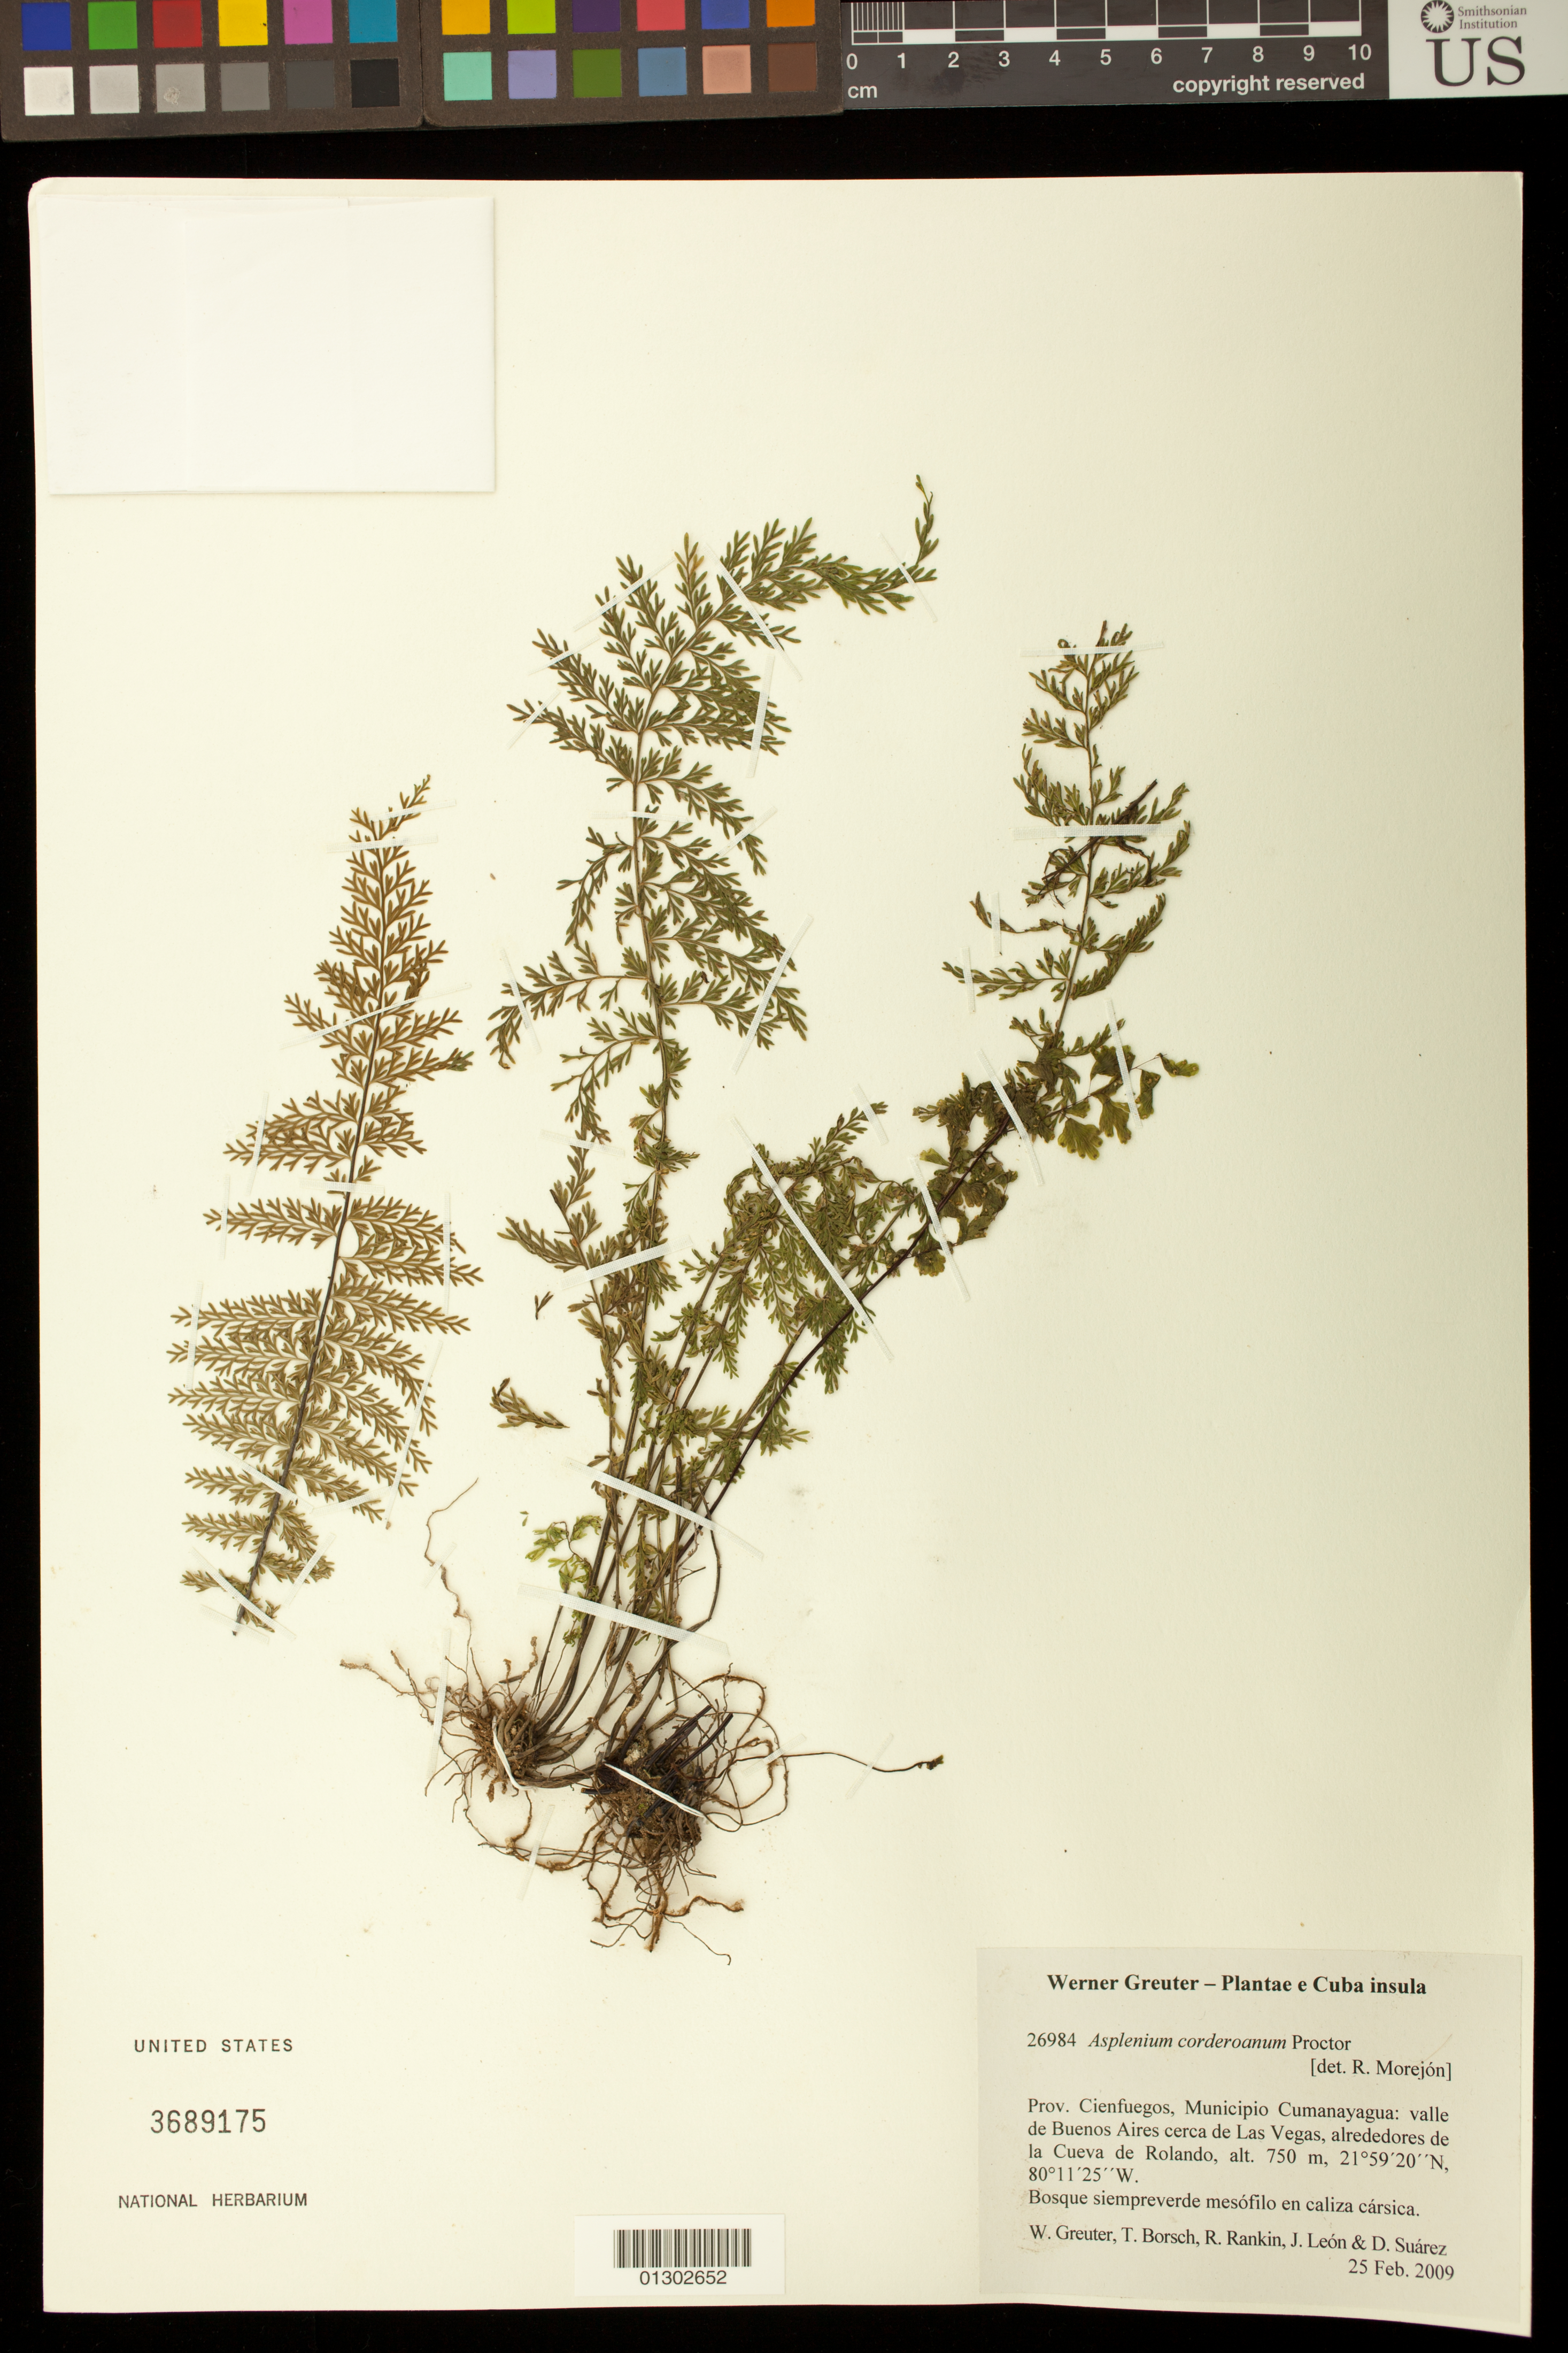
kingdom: Plantae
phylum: Tracheophyta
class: Polypodiopsida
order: Polypodiales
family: Aspleniaceae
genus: Asplenium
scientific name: Asplenium corderoanum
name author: Proctor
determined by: Morejón, R.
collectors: W. R. Greuter, T. Borsch, R. Rankin Rodriguez, J. León & D. Suárez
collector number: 26984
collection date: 2009-02-25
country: Cuba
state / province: Cienfuegos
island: Cuba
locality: Municipio Cumanayagua; valle de Buenos Aires cerca de Las Vegas, alrededores de la Cueva de Rolando.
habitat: Bosque siempreverde mesófilo en caliza cársica.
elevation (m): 750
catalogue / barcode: US 3689175